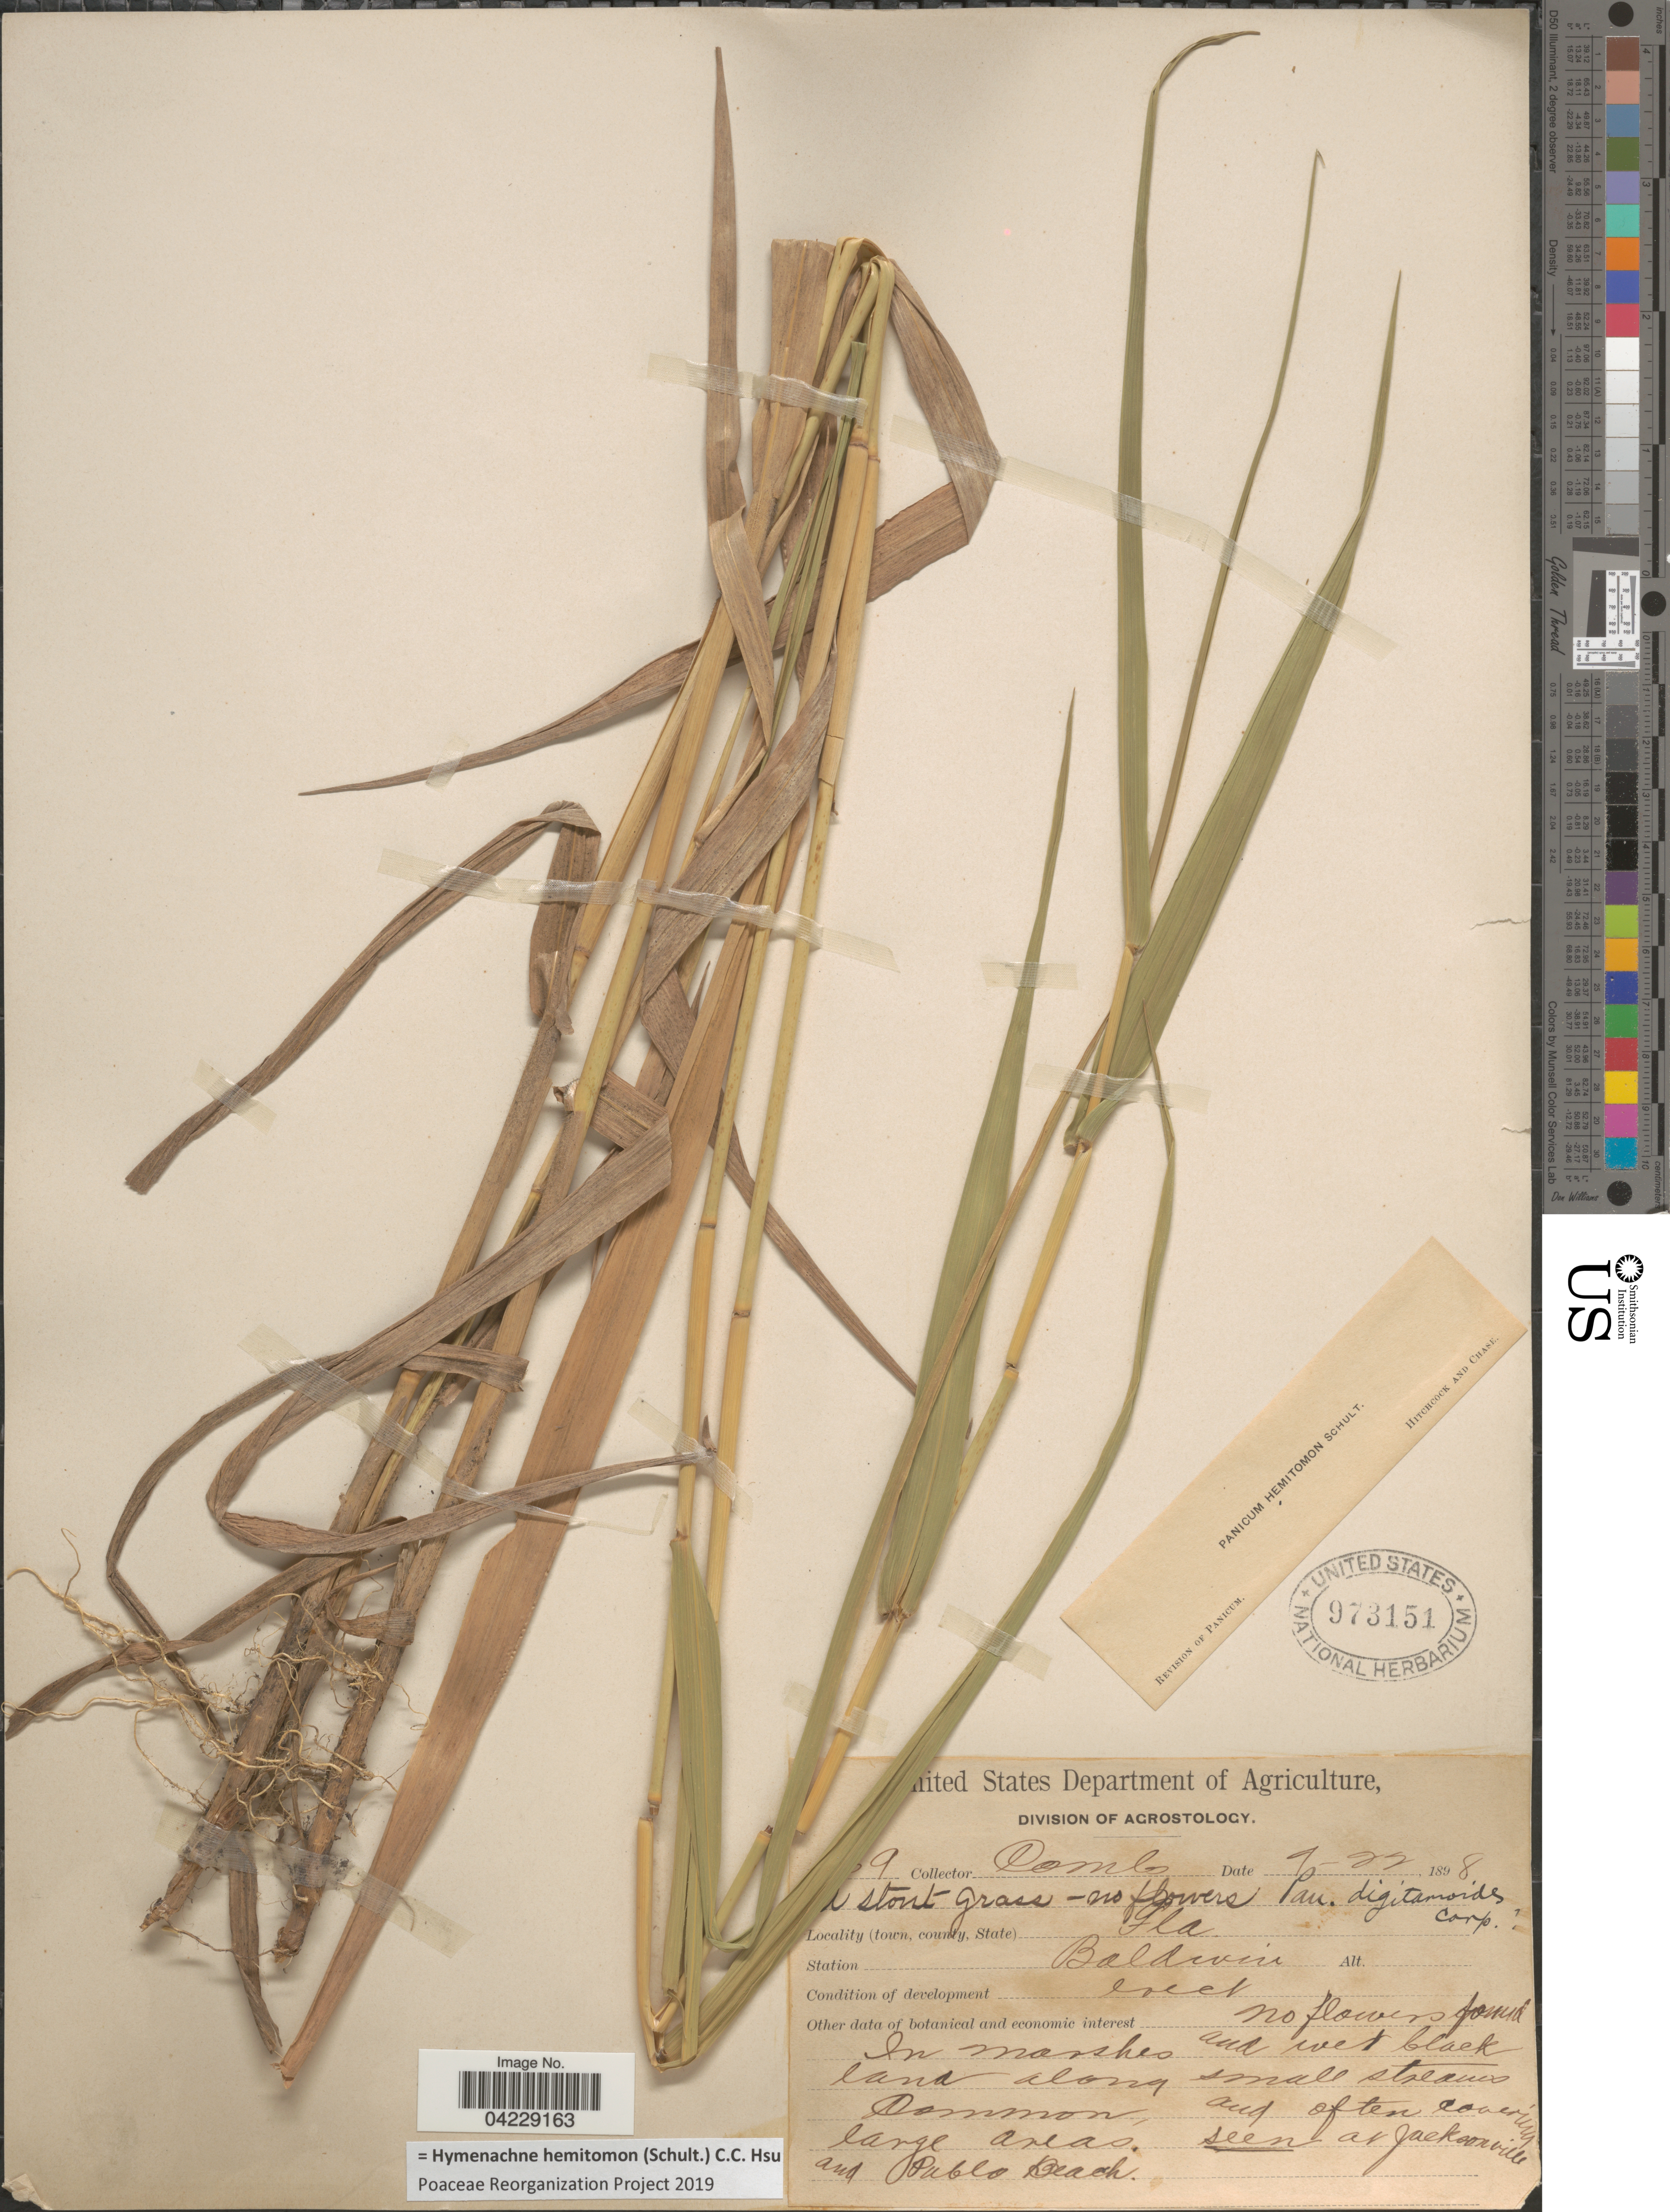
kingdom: Plantae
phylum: Tracheophyta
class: Liliopsida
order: Poales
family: Poaceae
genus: Hymenachne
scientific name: Hymenachne hemitomon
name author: (Schult.) C. C. Hsu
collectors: -. Combs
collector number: !9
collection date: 1898-10-22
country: United States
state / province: Florida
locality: Station Baldwin.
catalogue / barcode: US 973151